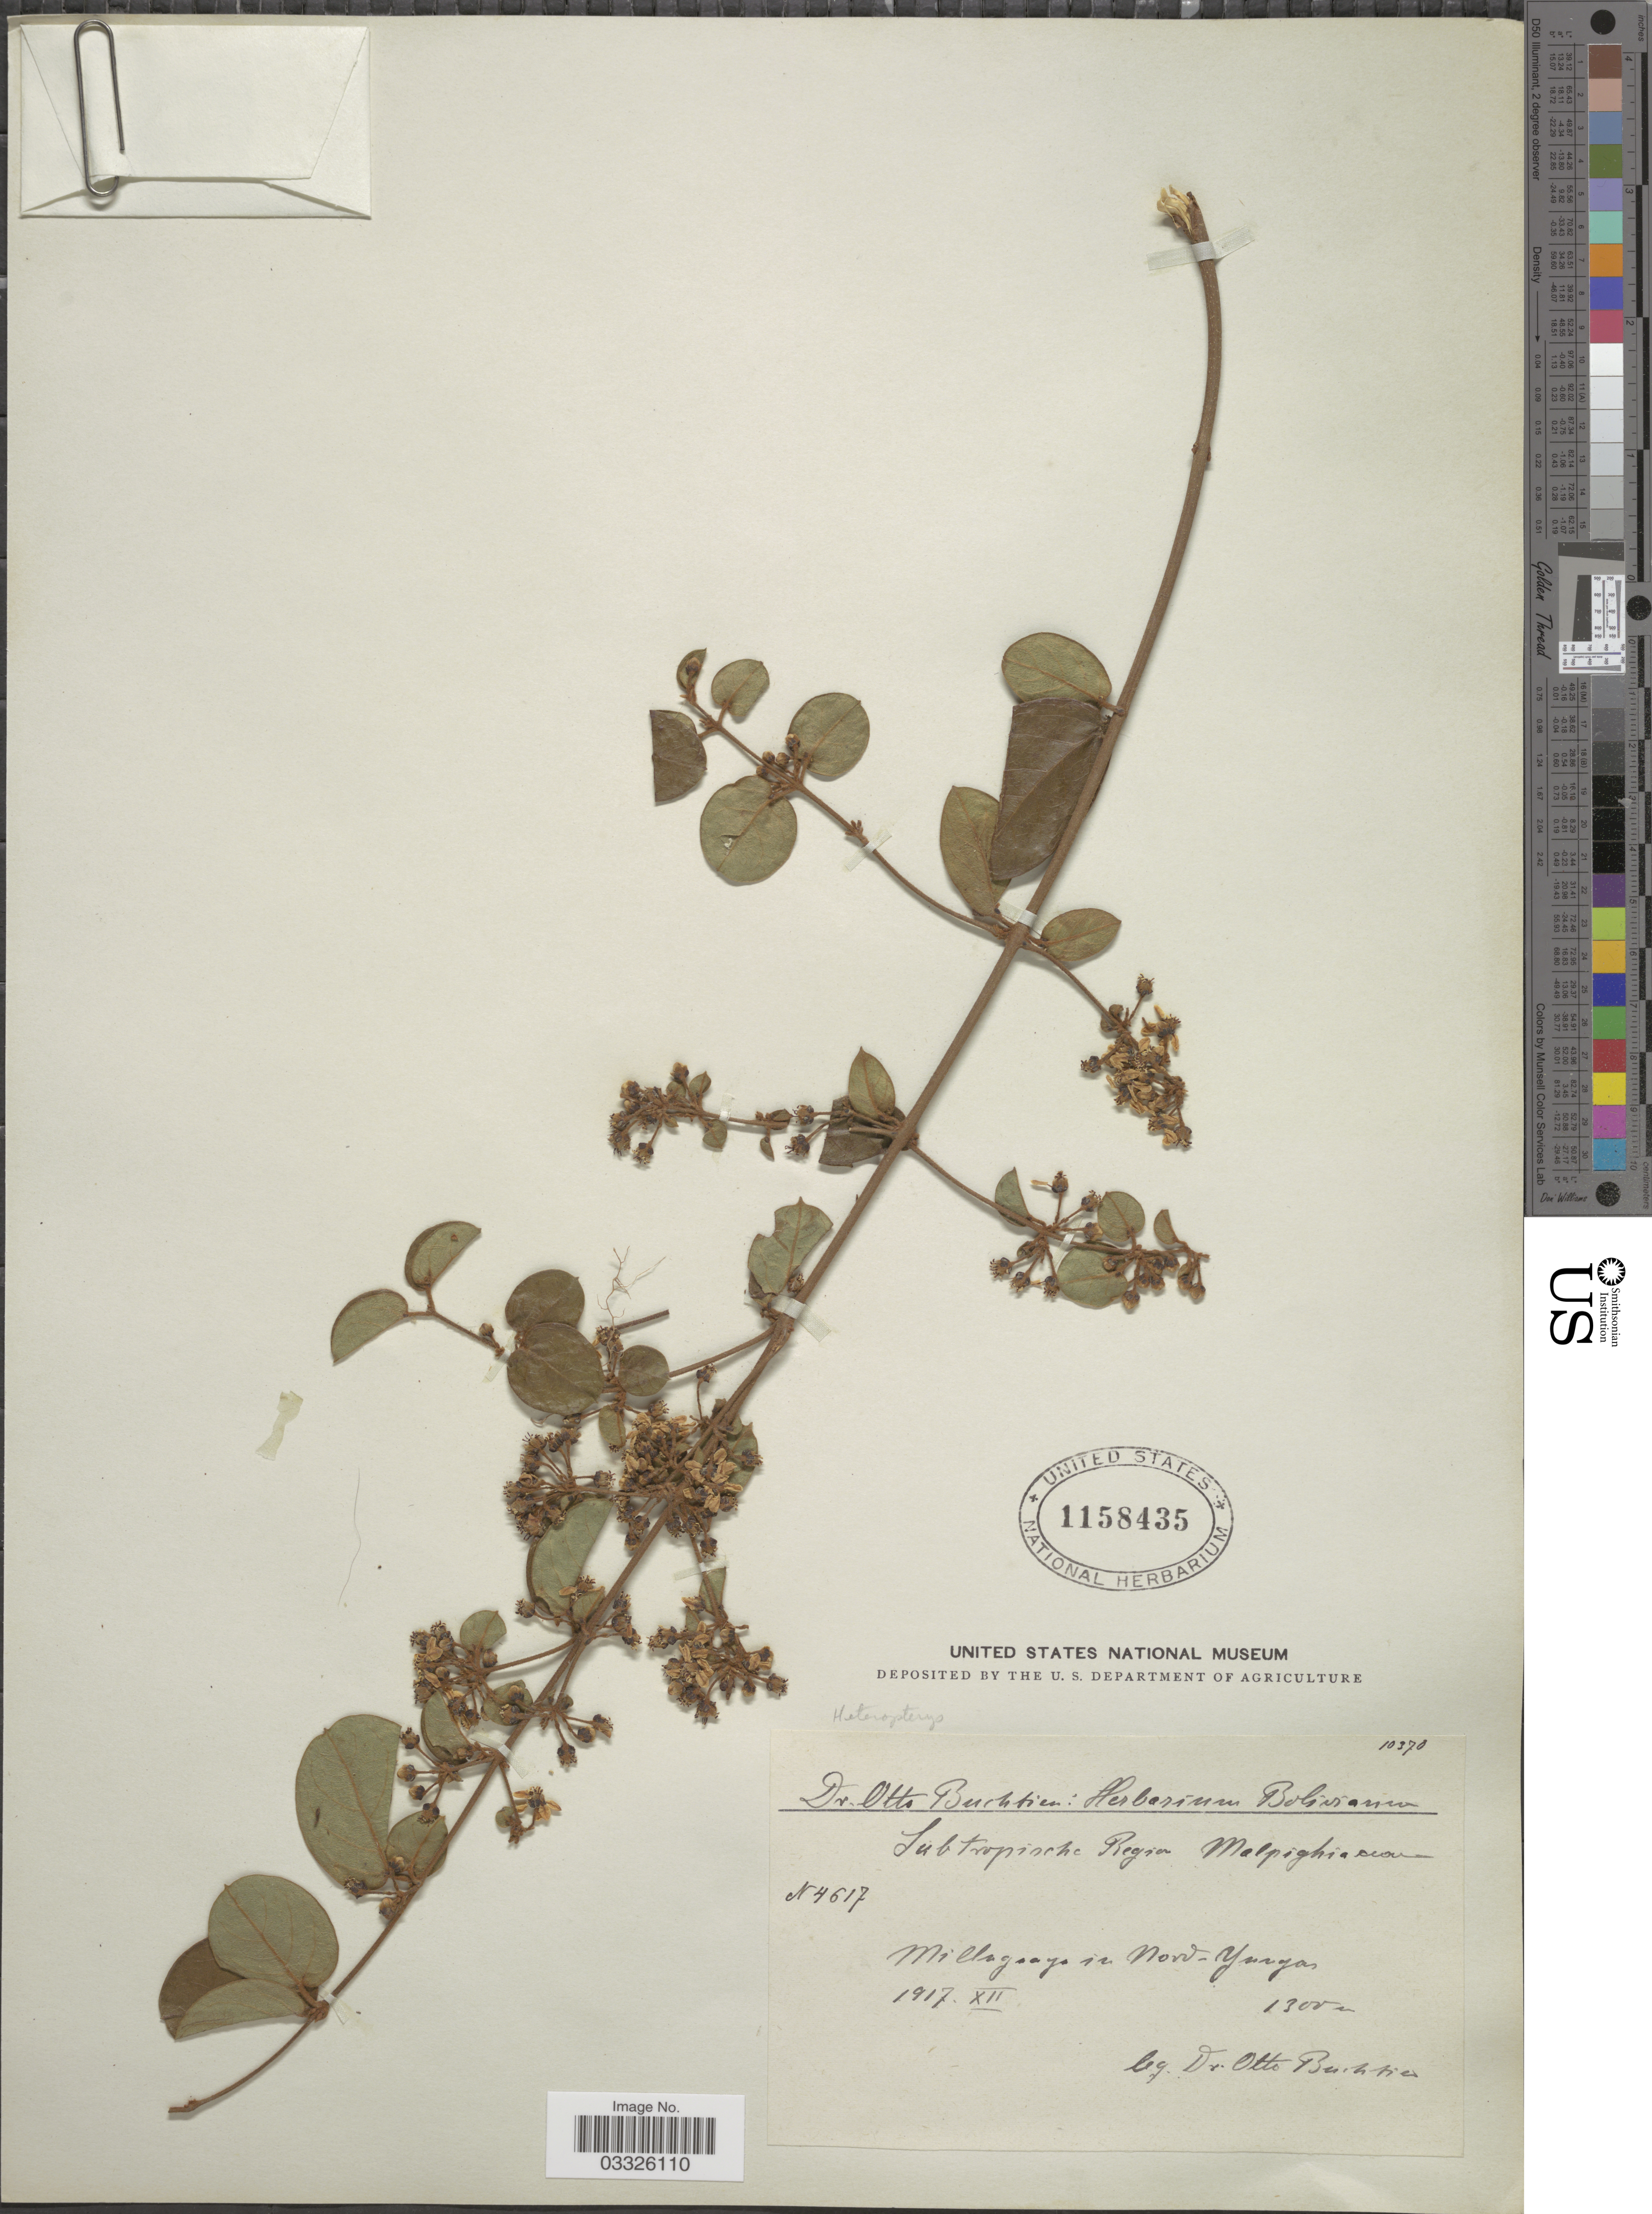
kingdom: Plantae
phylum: Tracheophyta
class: Magnoliopsida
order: Malpighiales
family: Malpighiaceae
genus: Heteropterys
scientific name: Heteropterys sp.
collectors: O. Buchtien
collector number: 4617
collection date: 1917-12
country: Bolivia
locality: Milluguaya in Nord-Yungas.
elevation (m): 1300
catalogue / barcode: US 1158435